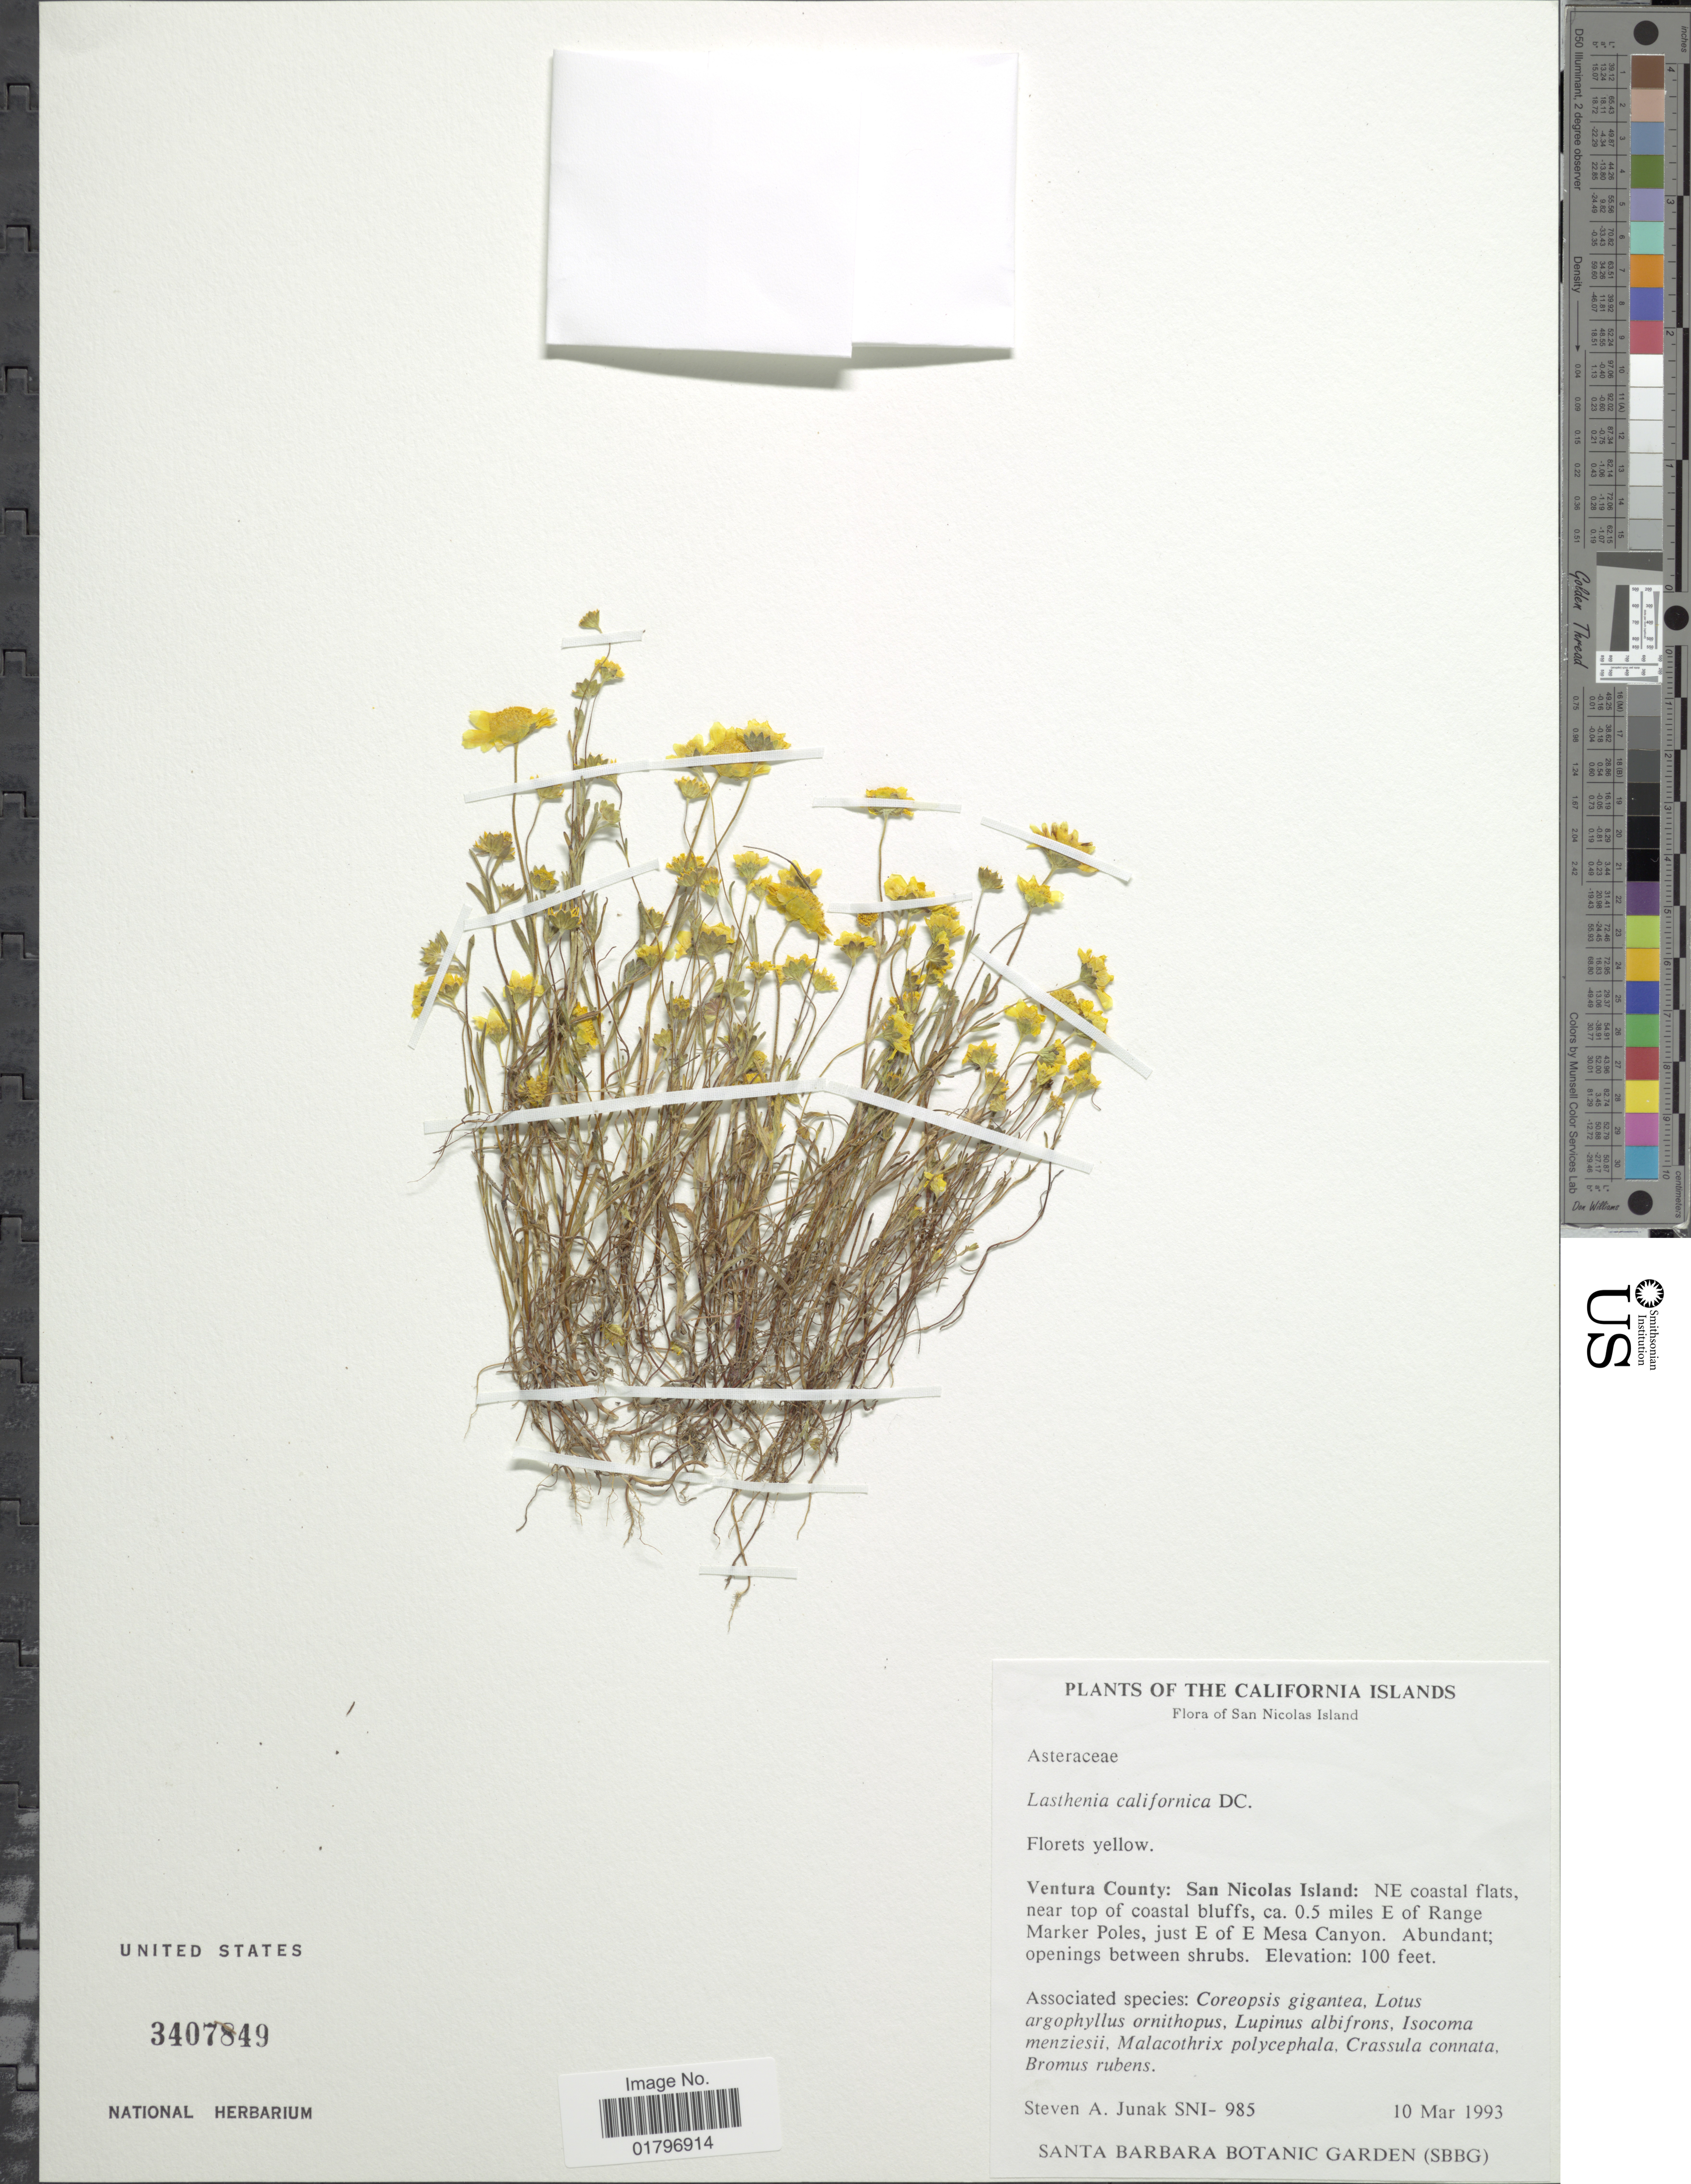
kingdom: Plantae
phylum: Tracheophyta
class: Magnoliopsida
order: Asterales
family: Asteraceae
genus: Lasthenia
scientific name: Lasthenia californica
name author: DC. ex Lindl.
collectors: S. Junak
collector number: SNI-985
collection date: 1993-03-10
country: United States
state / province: California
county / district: Ventura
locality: California Islands. San Nicolas Island. Ventura County: San Nicolas Island: NE coastal flats, near top of coastal bluffs, ca. 0.5 miles E of Range Marker Poles, just E of E Mesa Canyon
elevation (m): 30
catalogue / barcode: US 3407849